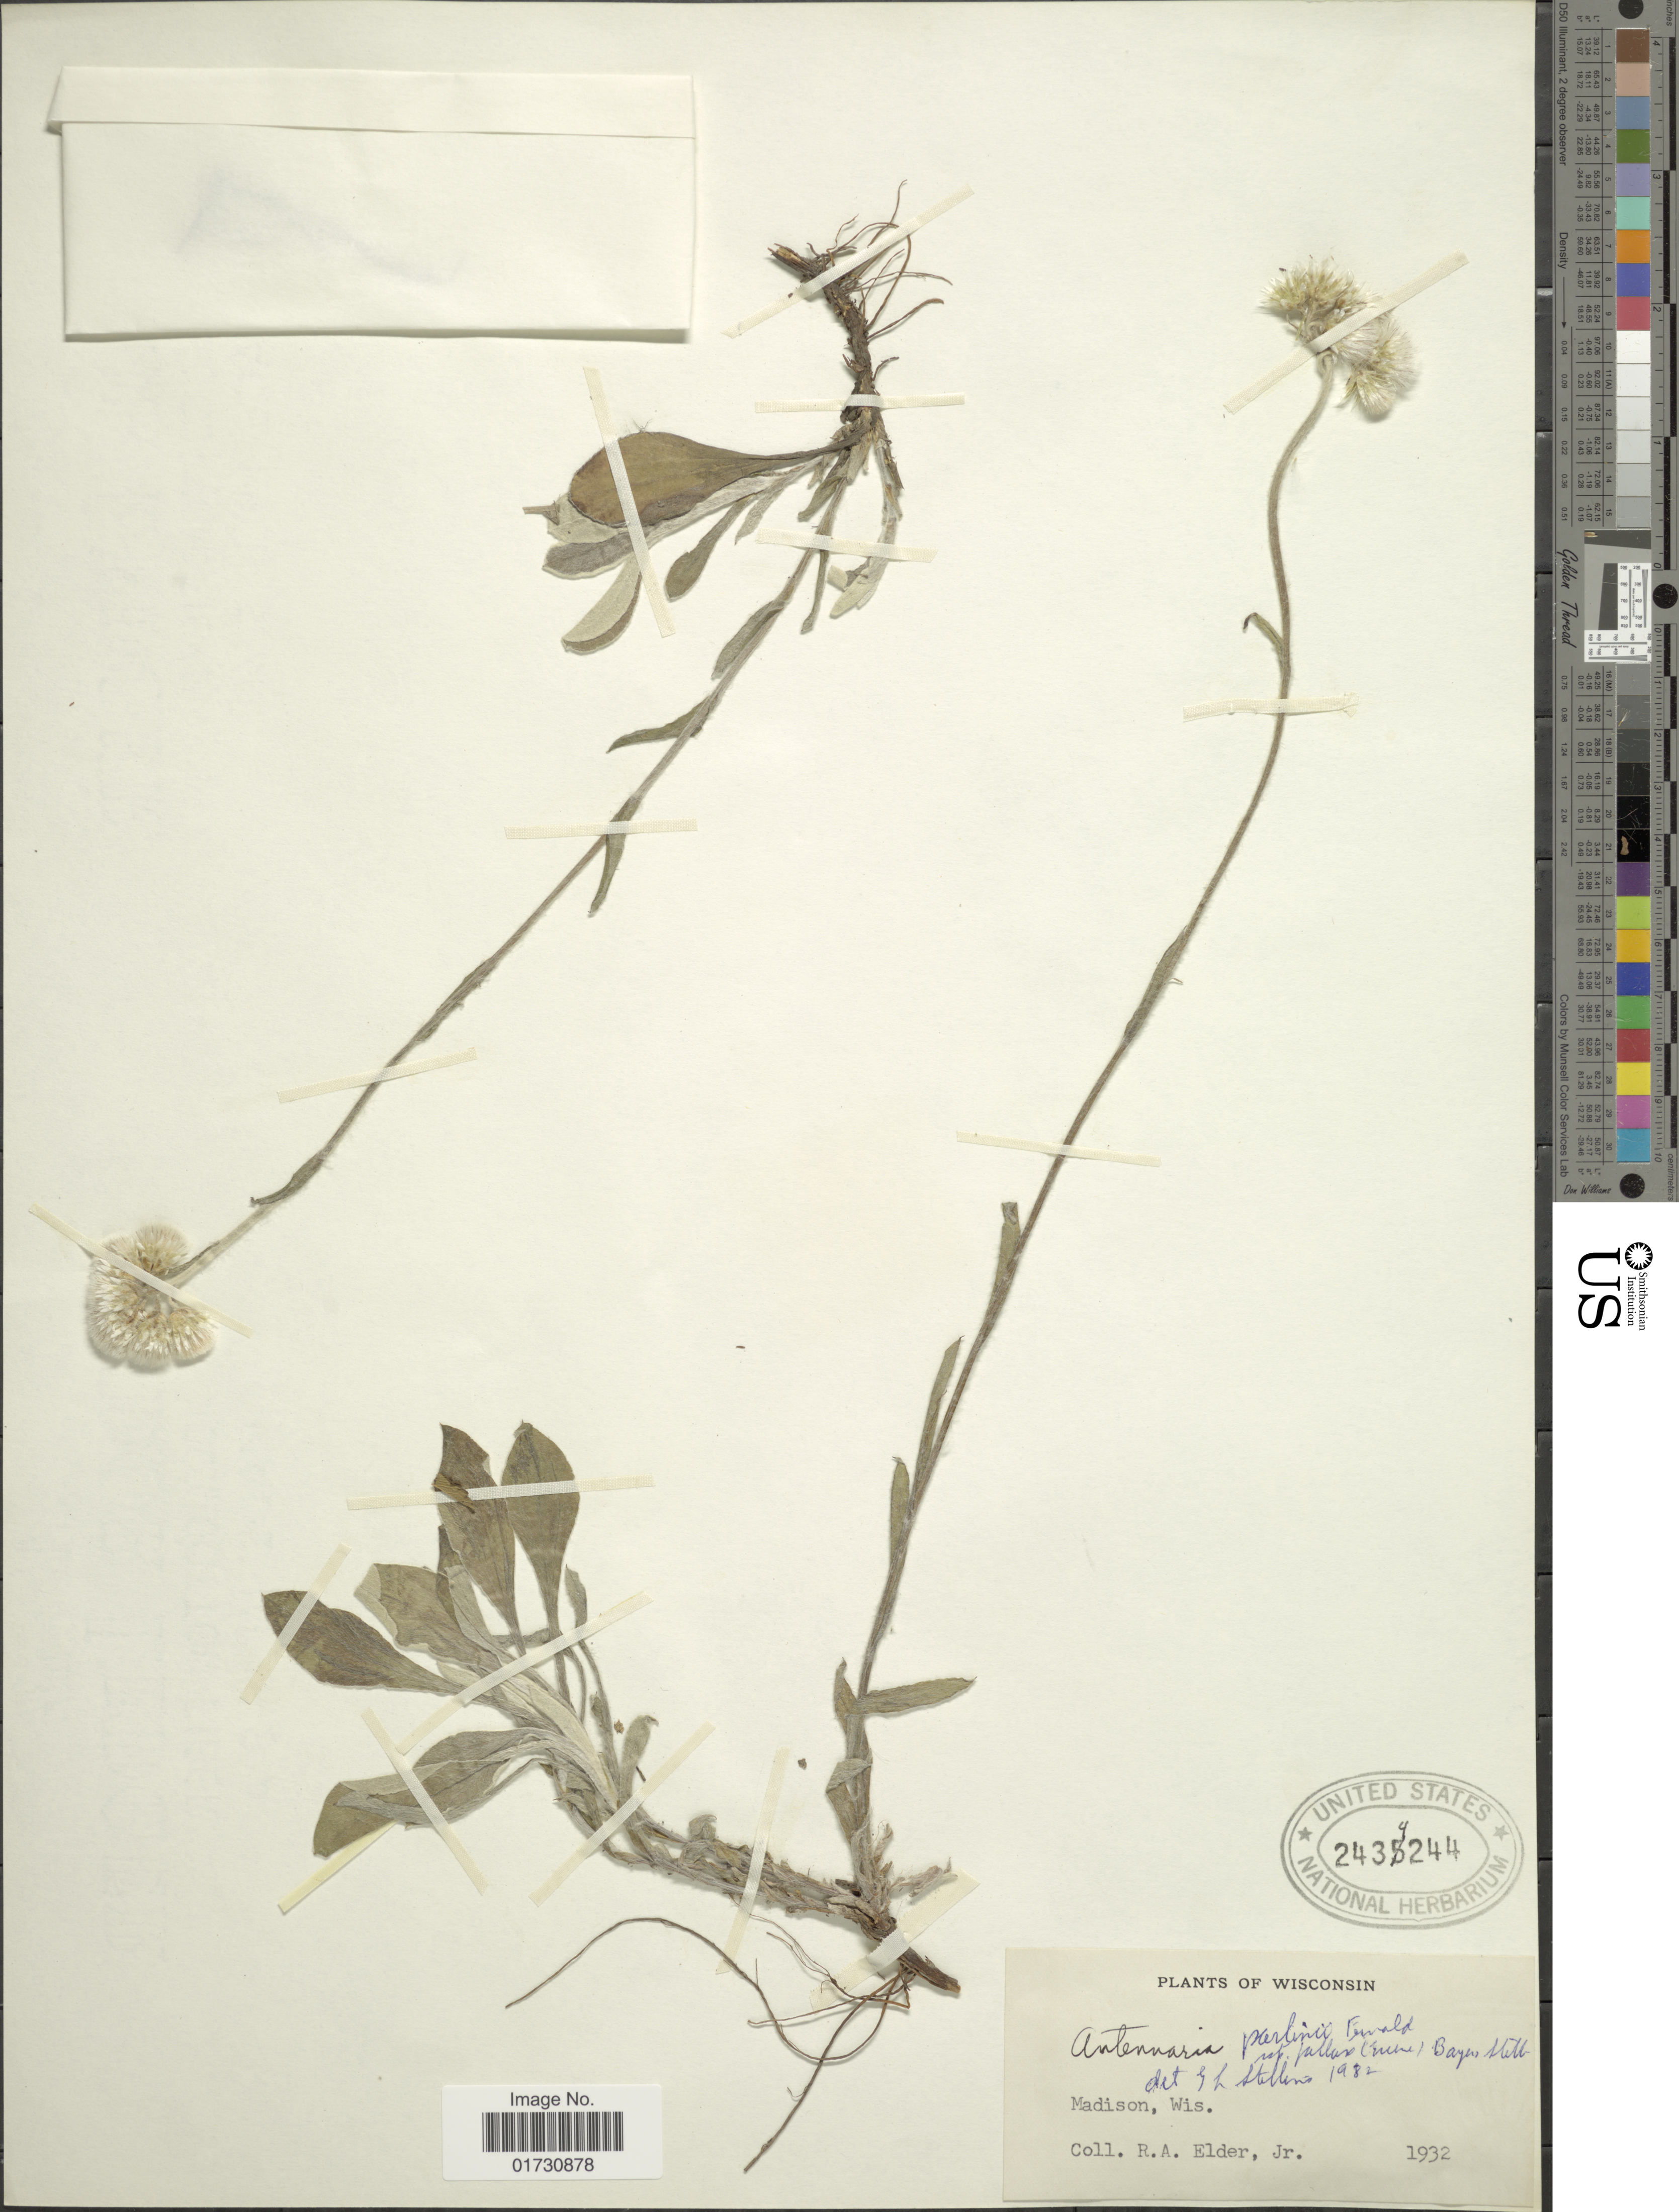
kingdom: Plantae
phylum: Tracheophyta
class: Magnoliopsida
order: Asterales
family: Asteraceae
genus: Antennaria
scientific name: Antennaria fallax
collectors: R. Elder Jr.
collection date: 1932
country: United States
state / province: Wisconsin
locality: Madison, Wis.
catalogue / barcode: US 2434244